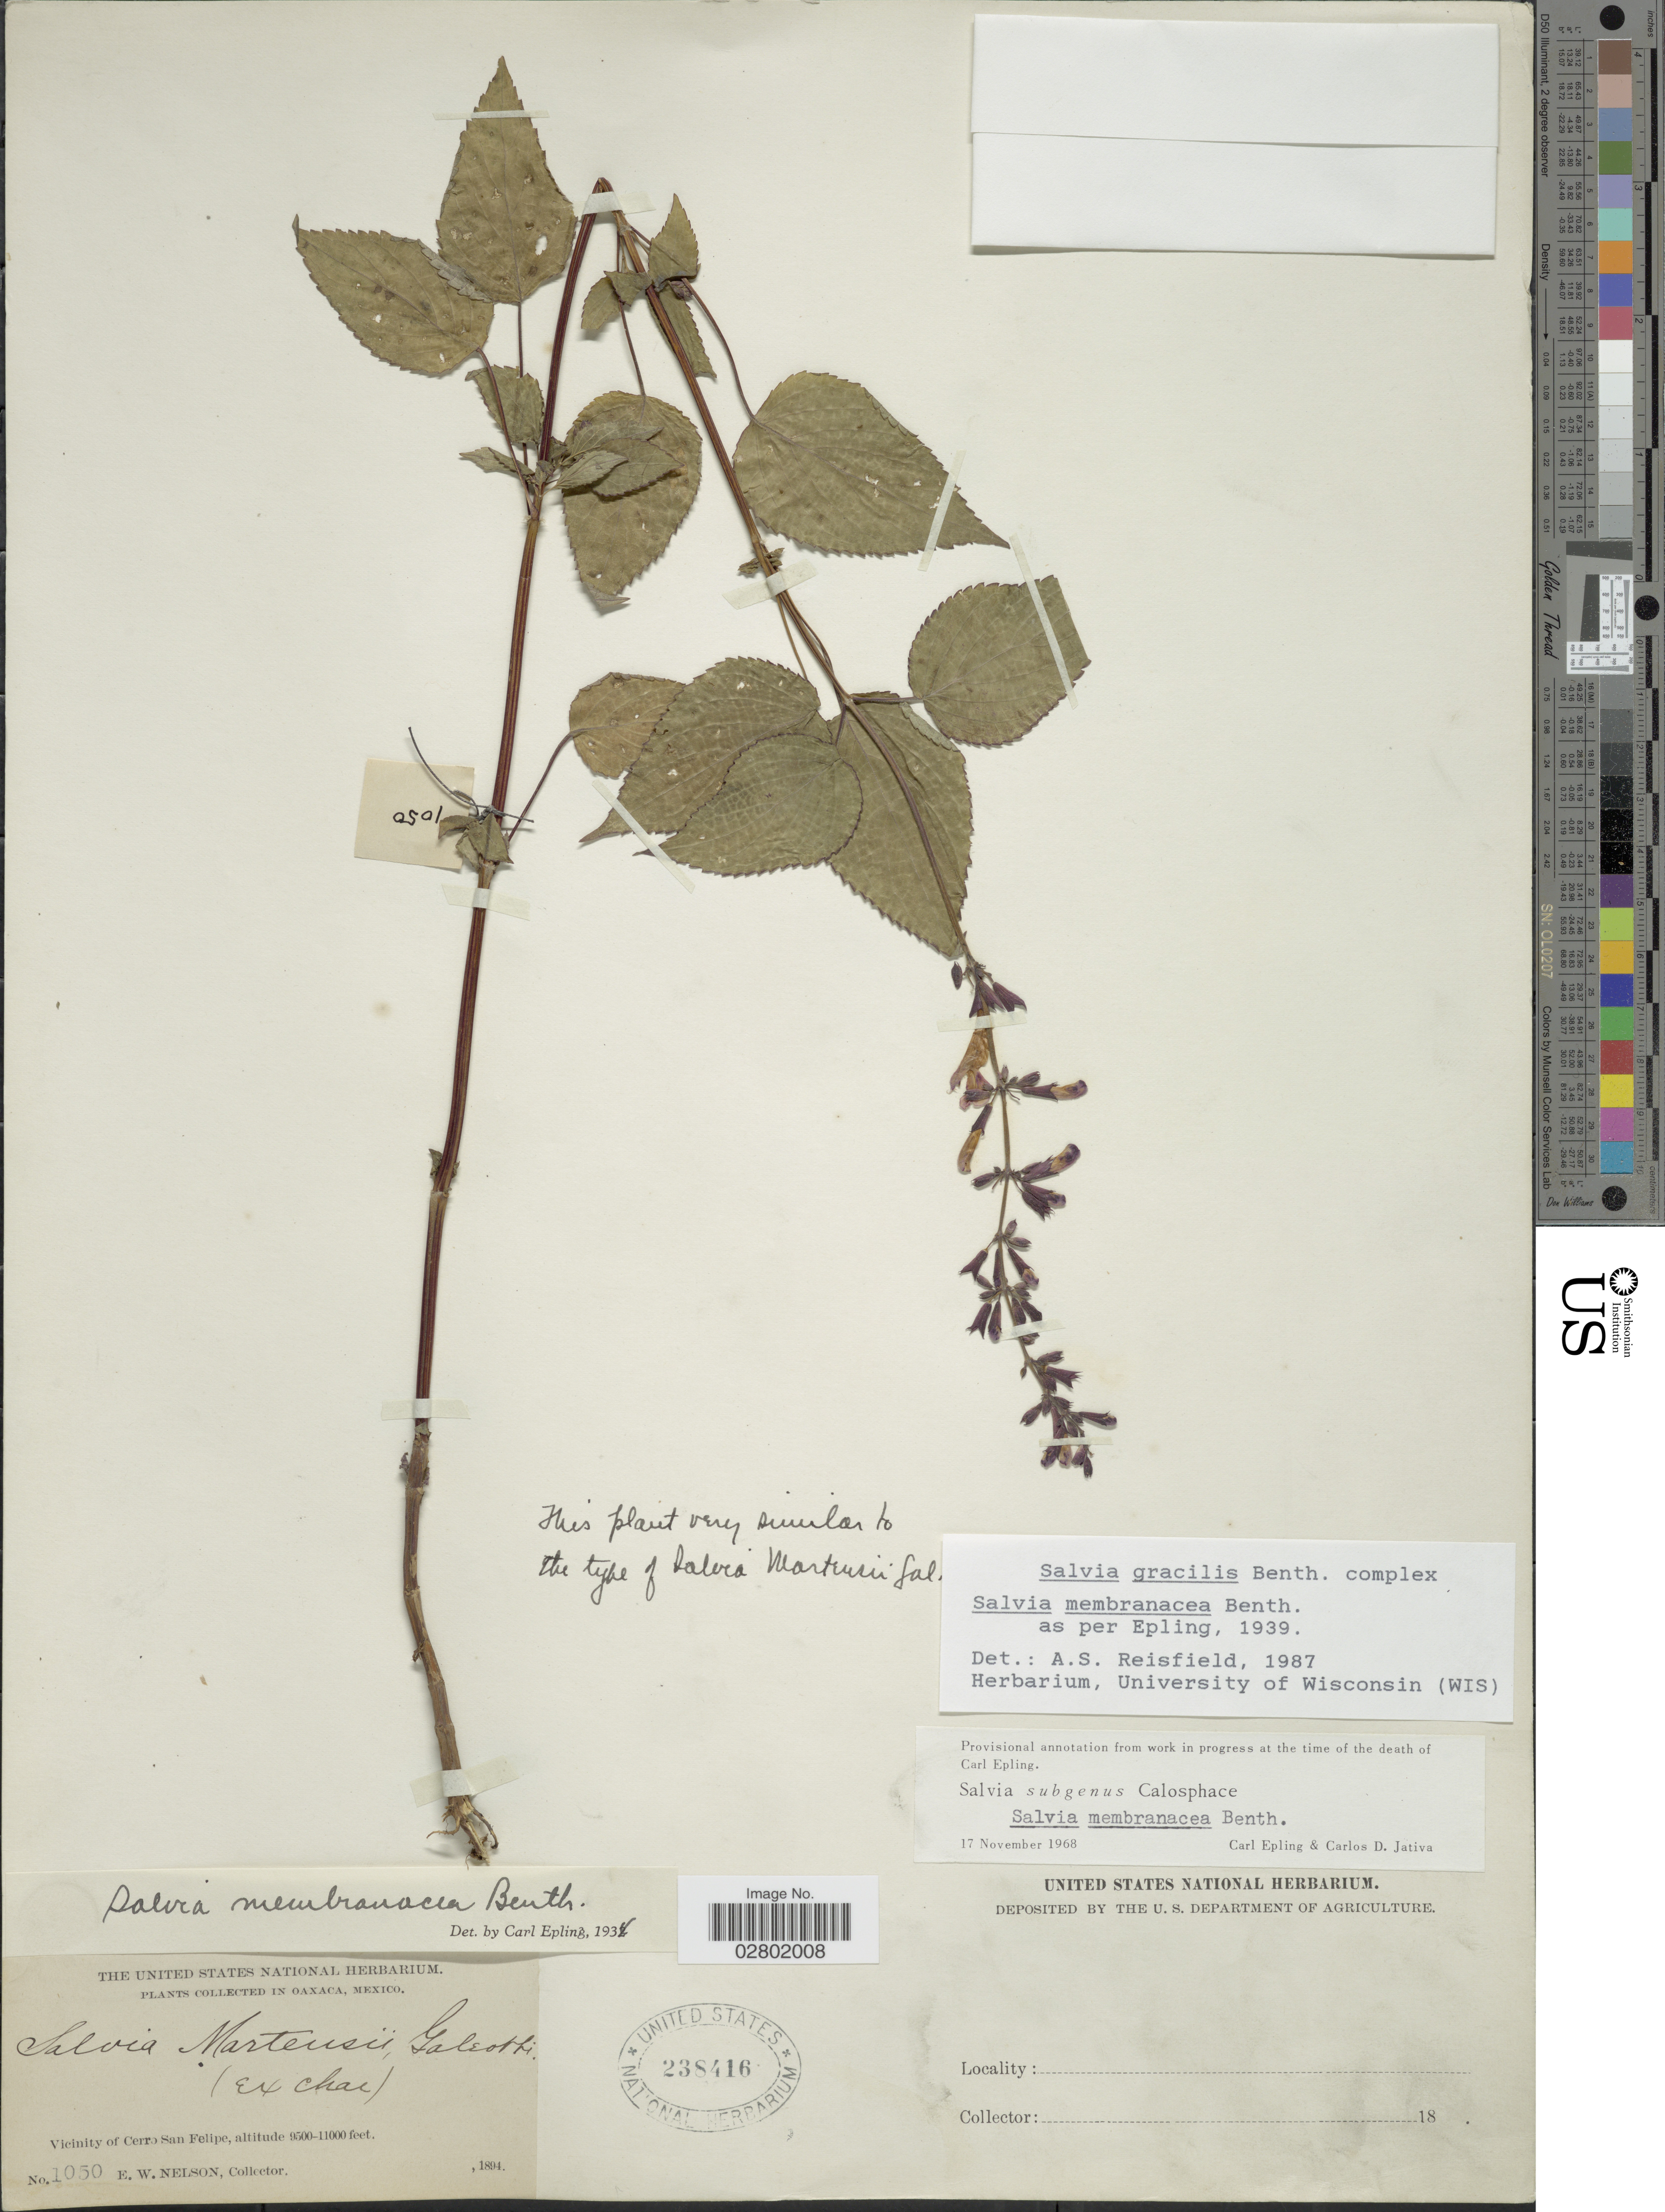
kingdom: Plantae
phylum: Tracheophyta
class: Magnoliopsida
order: Lamiales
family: Lamiaceae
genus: Salvia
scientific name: Salvia membranacea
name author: Benth.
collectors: E. W. Nelson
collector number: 1050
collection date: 1894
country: Mexico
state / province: Oaxaca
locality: Vicinity of Cerro San Felipe.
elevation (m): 2896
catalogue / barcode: US 238416